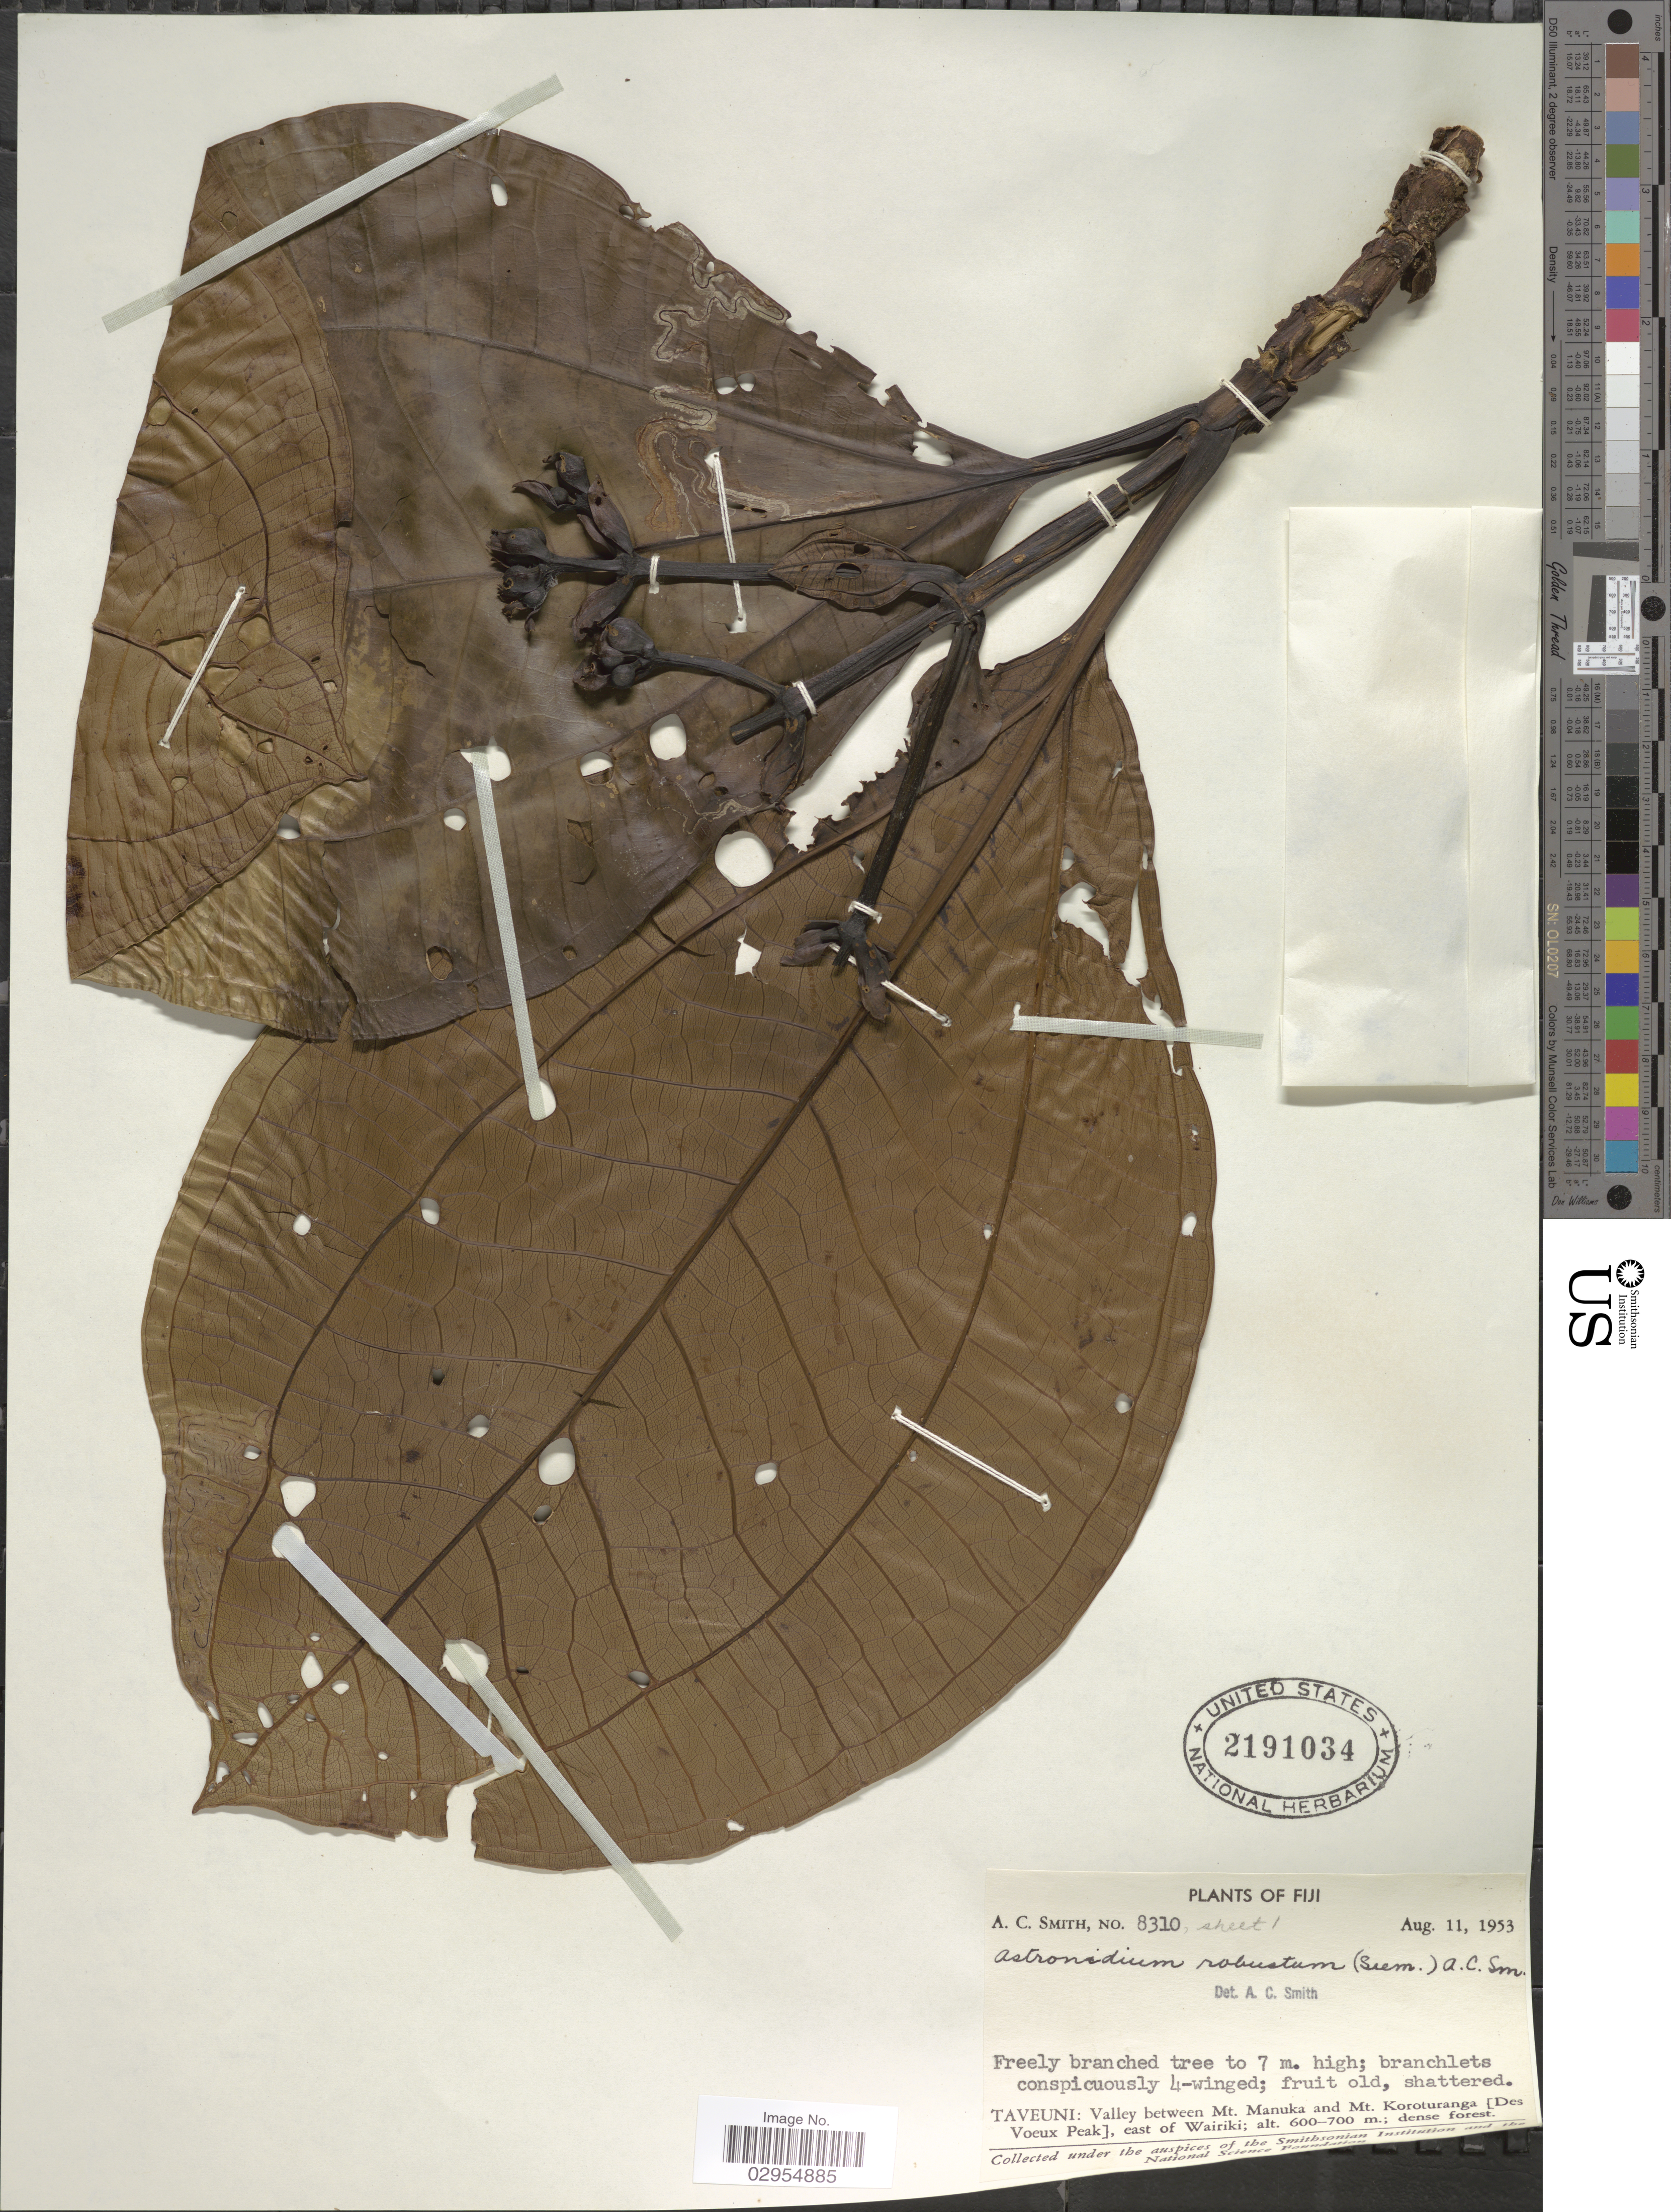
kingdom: Plantae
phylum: Tracheophyta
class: Magnoliopsida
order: Myrtales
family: Melastomataceae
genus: Astronidium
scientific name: Astronidium robustum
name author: (Seem.) A.C. Sm.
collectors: A. C. Smith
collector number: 8310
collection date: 1953-08-11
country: Fiji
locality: Taveuni: Valley between Mt. Manuka and Mt. Koroturanga [Des Voeux Peak], east of Wairiki.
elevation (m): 600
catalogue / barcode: US 2191034